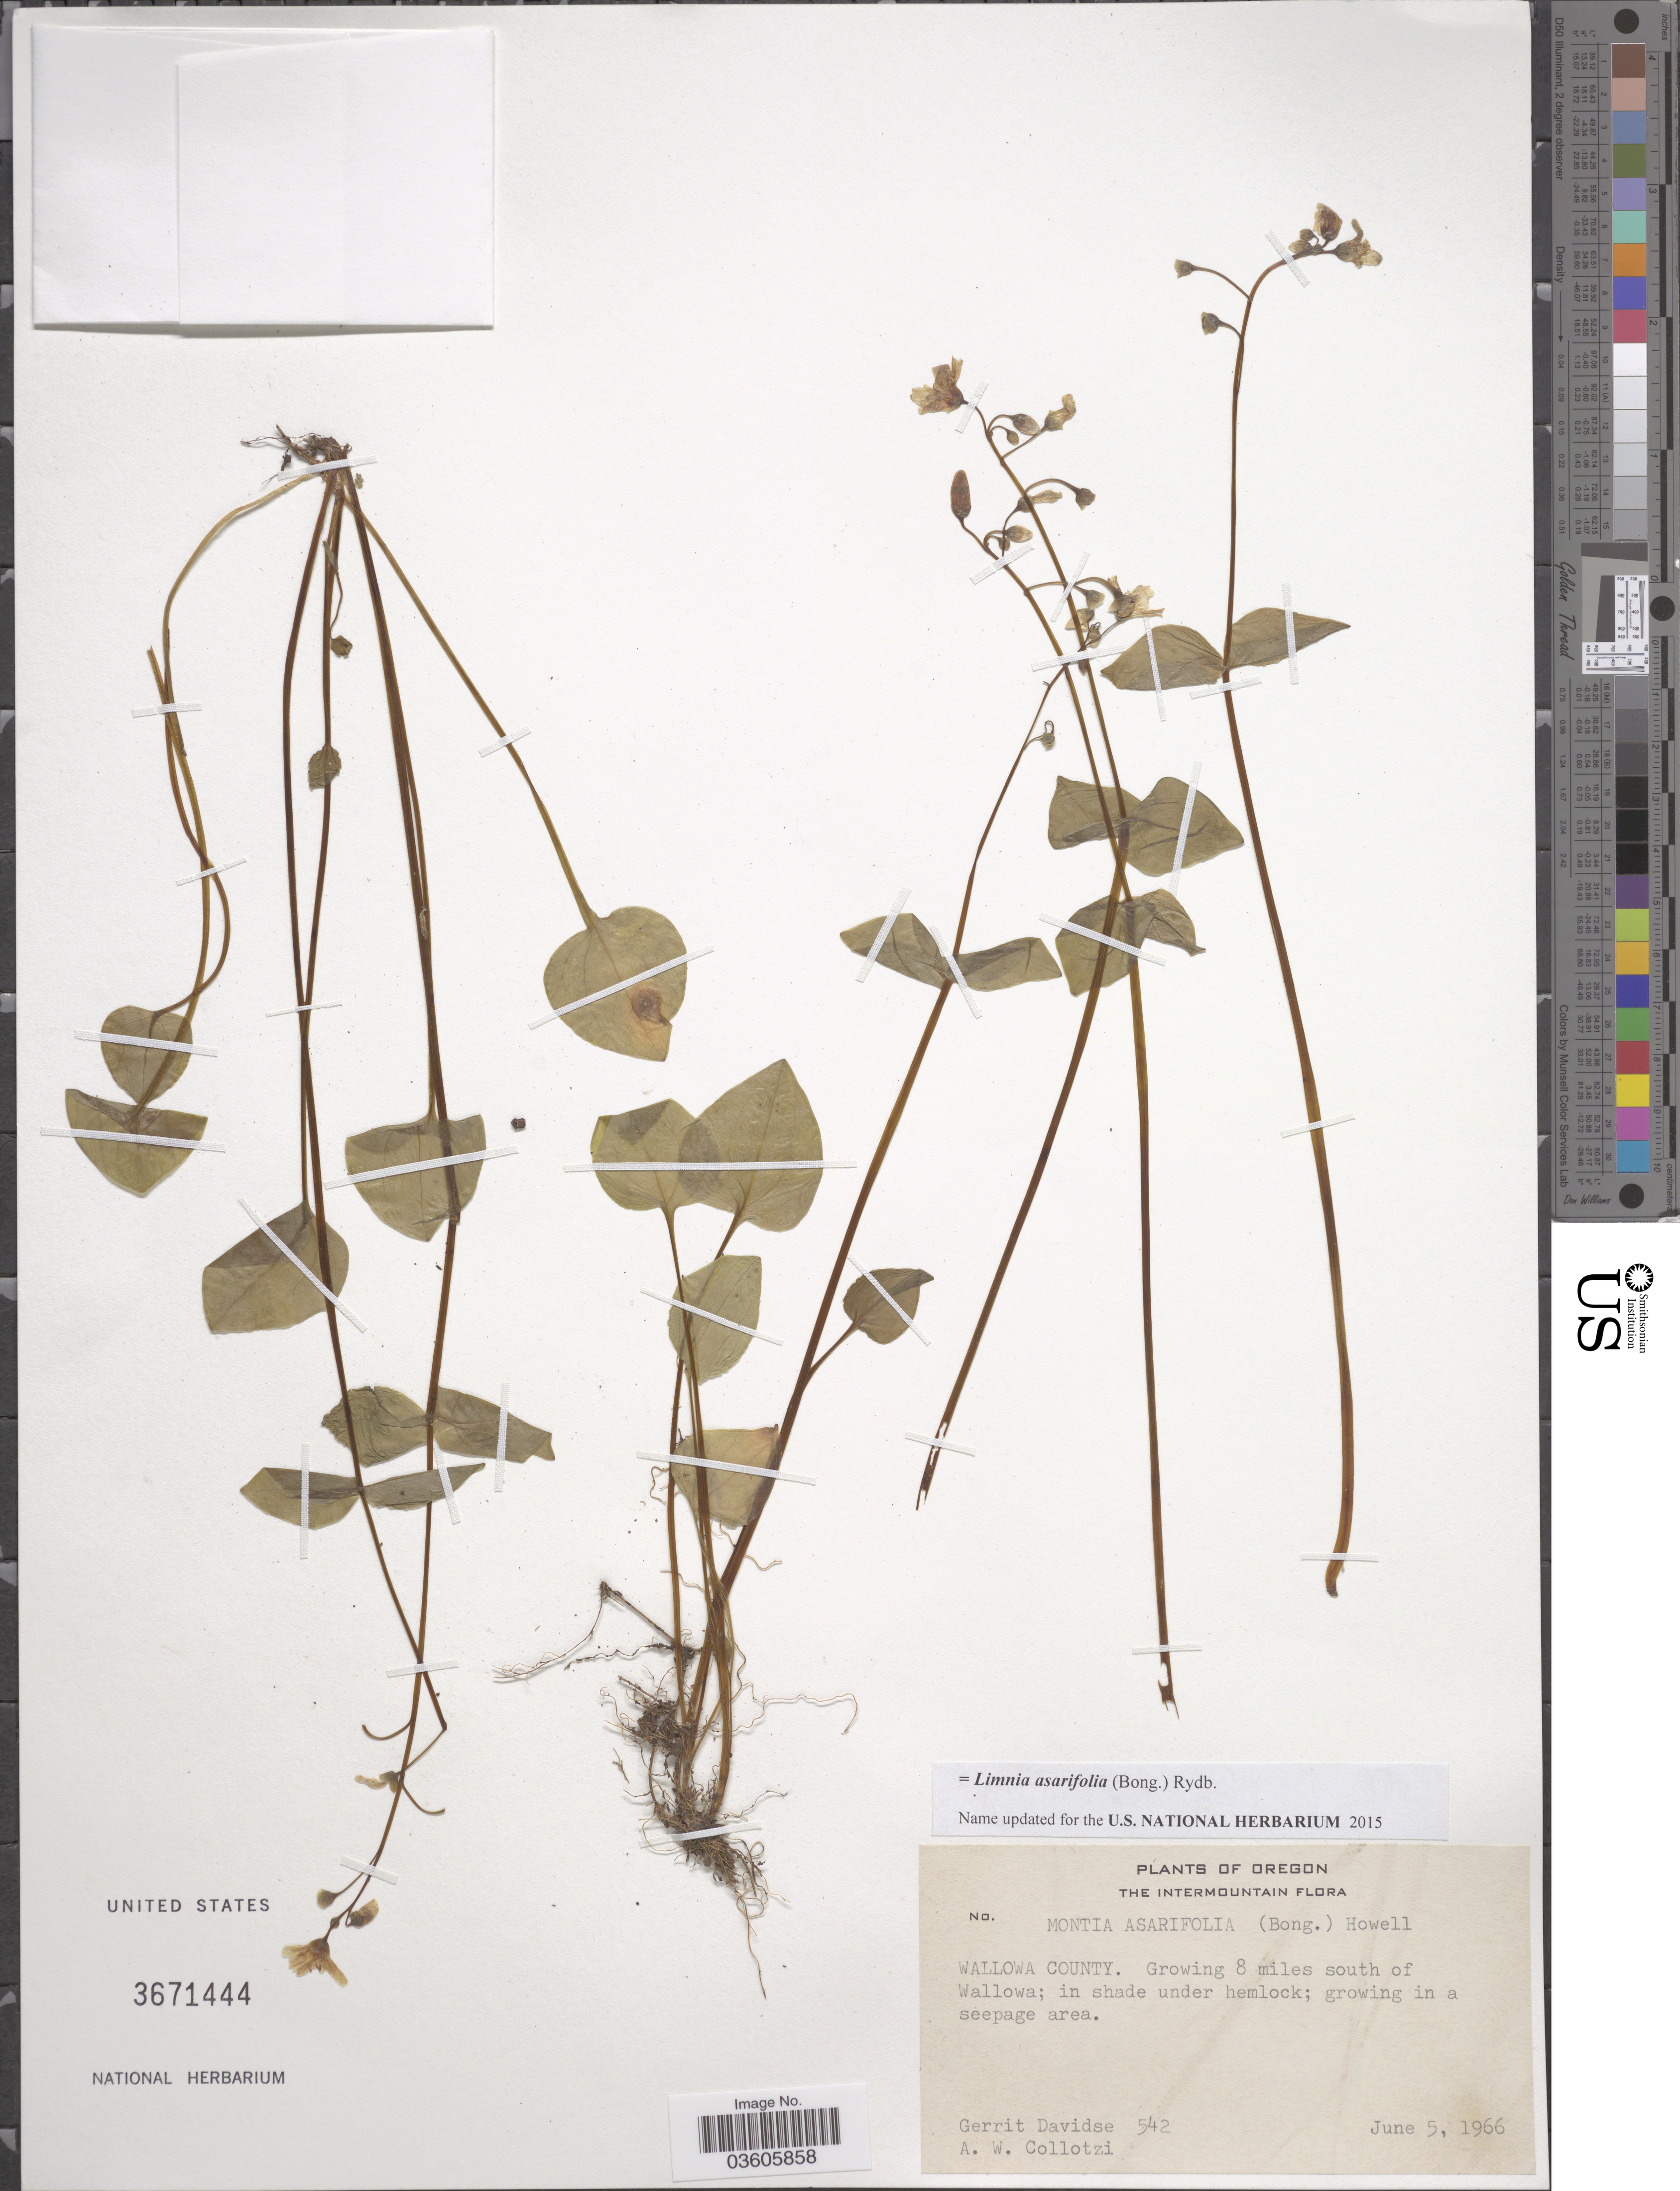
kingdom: Plantae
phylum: Tracheophyta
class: Magnoliopsida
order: Caryophyllales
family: Montiaceae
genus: Claytonia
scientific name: Claytonia sibirica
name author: L.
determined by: Strong, Mark T., (BOT), Smithsonian Institution - National Museum of Natural History (UNITED STATES)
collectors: G. Davidse & A. W. Collotzi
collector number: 542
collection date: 1966-06-05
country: United States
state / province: Oregon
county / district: Wallowa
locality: The Intermountain. Wallowa County. Growing 8 miles south of Wallowa.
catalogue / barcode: US 3671444